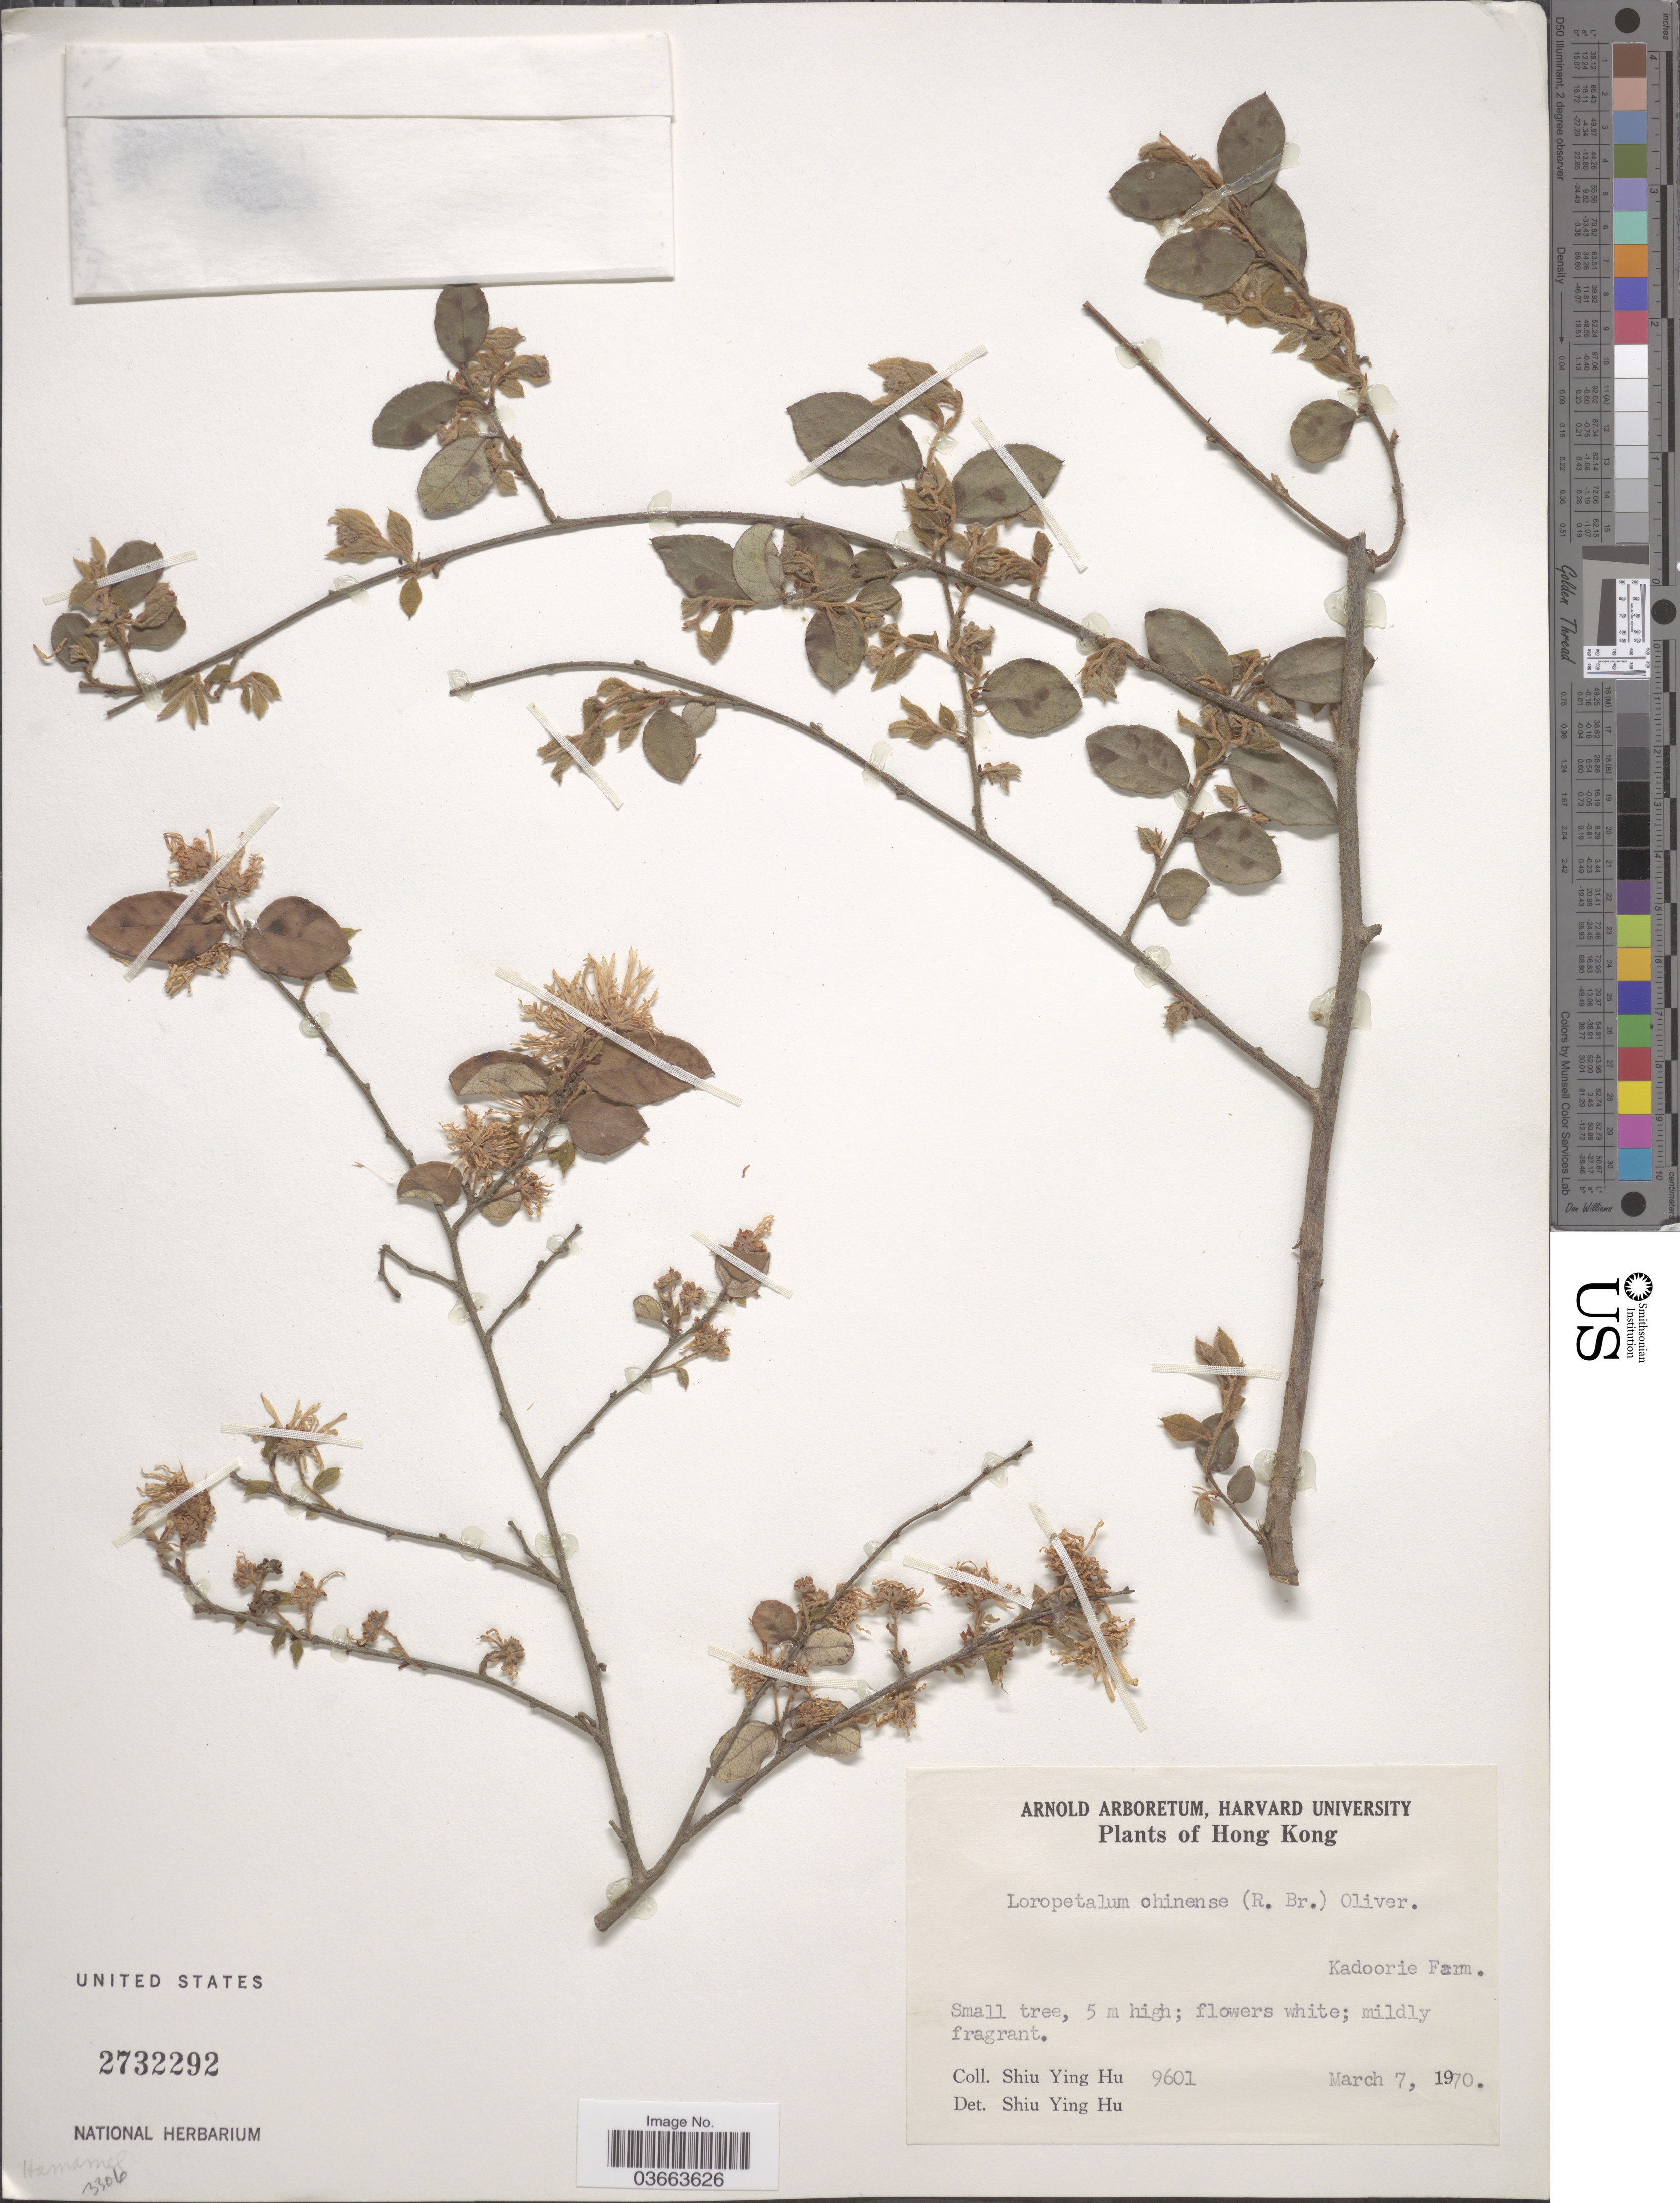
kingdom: Plantae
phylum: Tracheophyta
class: Magnoliopsida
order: Saxifragales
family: Hamamelidaceae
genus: Loropetalum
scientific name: Loropetalum chinense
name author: (R. Br.) Oliv.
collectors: S. Y. Hu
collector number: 9601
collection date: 1970-03-07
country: China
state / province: Hong Kong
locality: Kadoorie Farm.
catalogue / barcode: US 2732292